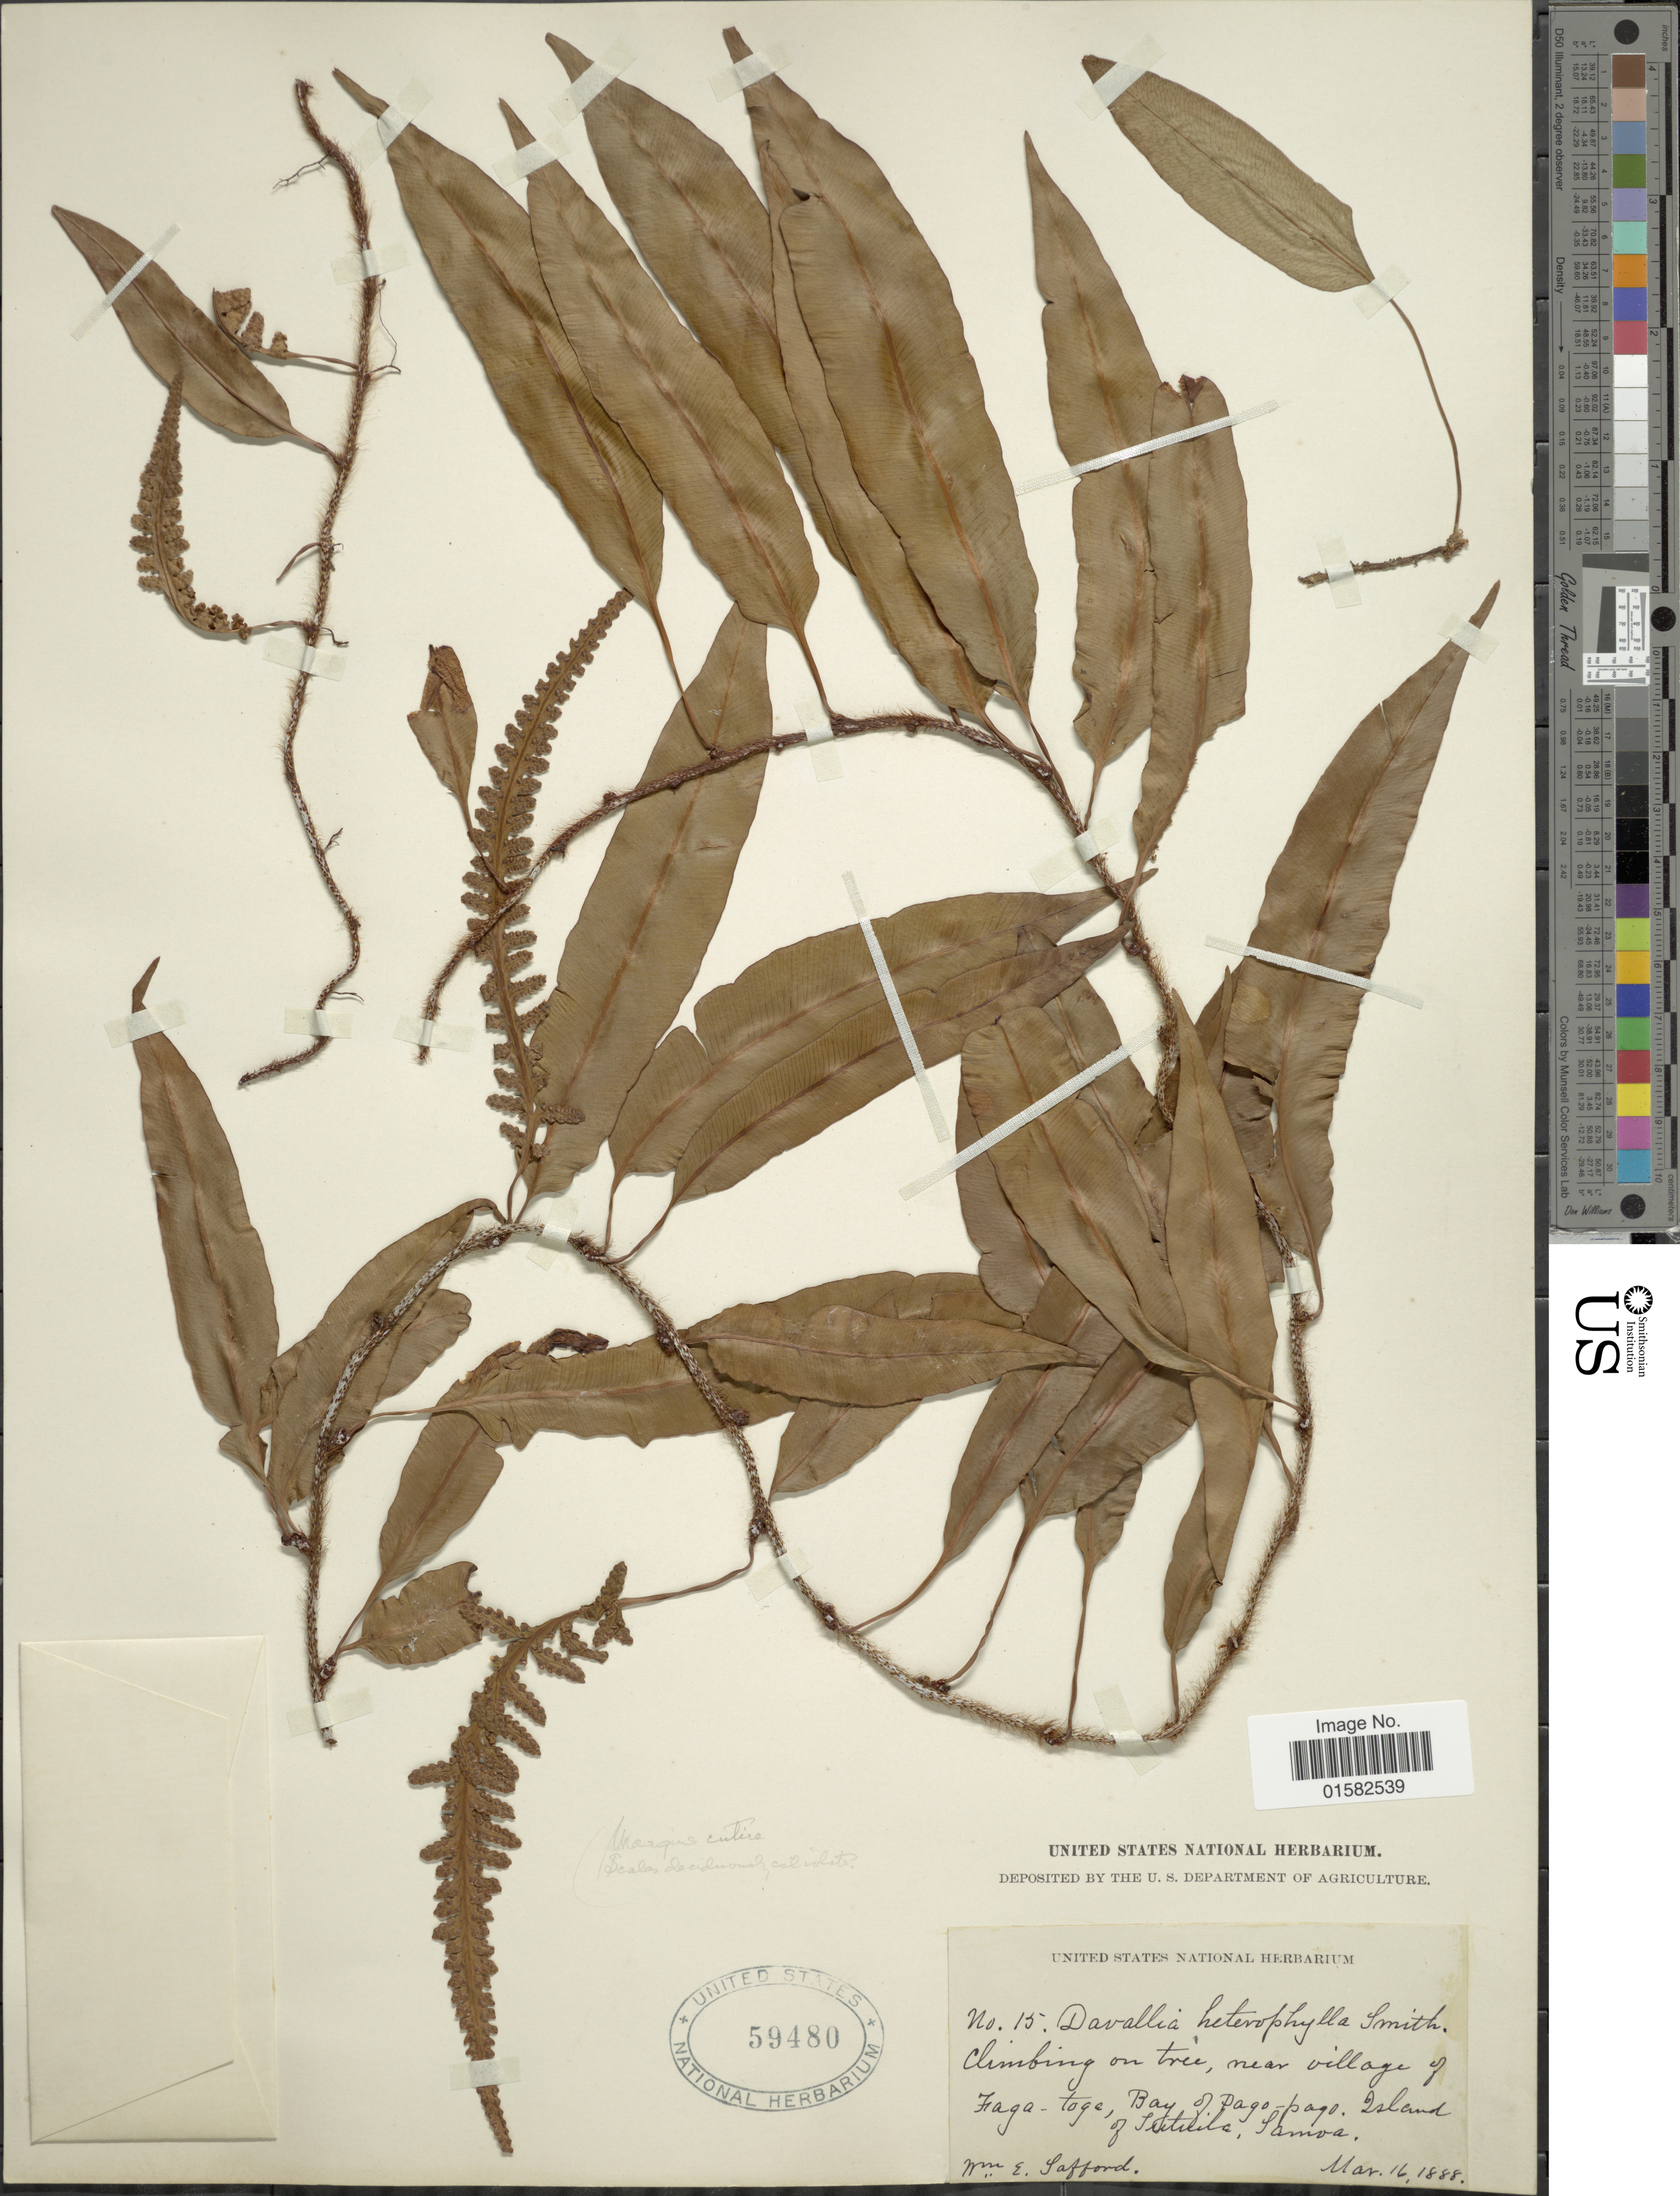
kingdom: Plantae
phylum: Tracheophyta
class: Polypodiopsida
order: Polypodiales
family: Davalliaceae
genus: Humata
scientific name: Humata heterophylla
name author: (Sm.) Desv.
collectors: W. E. Safford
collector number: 15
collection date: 1888-03-16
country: American Samoa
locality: Tago-Tago, bay of Pago-Pago, Island of Tutuila, Samoa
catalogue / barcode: US 59480